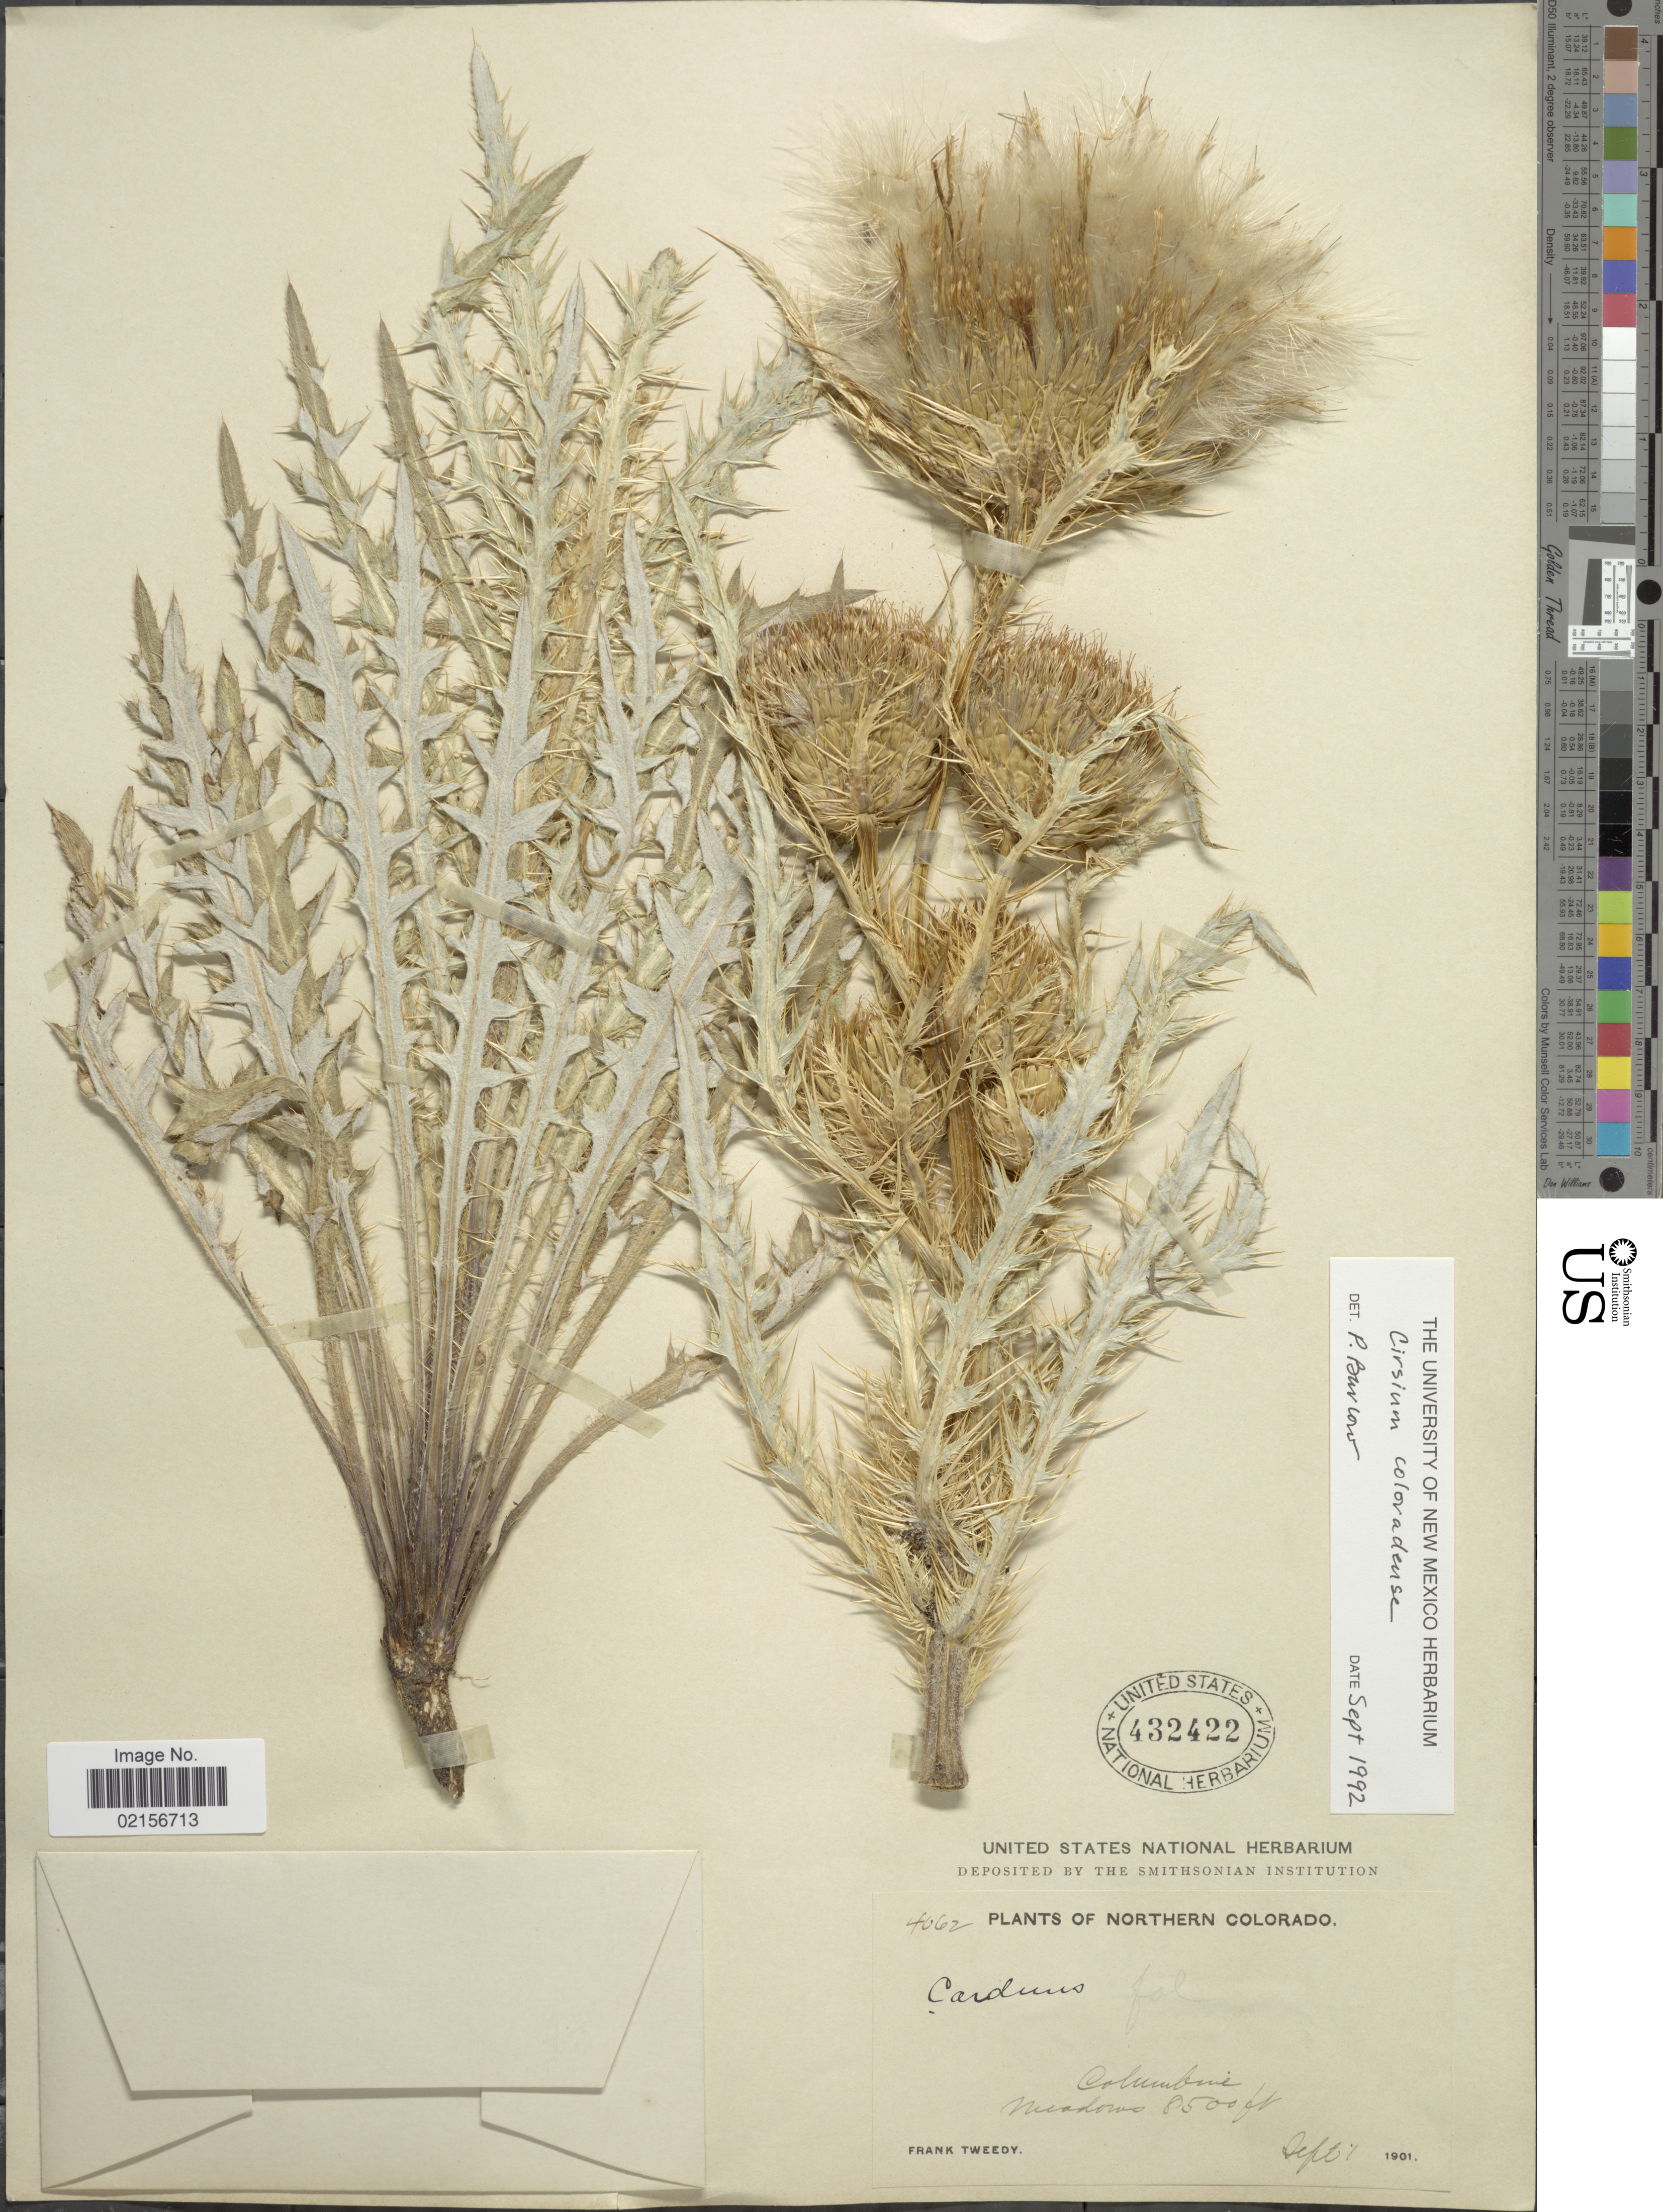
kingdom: Plantae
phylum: Tracheophyta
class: Magnoliopsida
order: Asterales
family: Asteraceae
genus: Cirsium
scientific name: Cirsium scariosum var. coloradense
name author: (Rydb.) D.J. Keil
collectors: F. Tweedy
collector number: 4062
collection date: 1901-09-01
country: United States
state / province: Colorado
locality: Northern Colorado, Columbine.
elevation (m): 2591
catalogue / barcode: US 432422